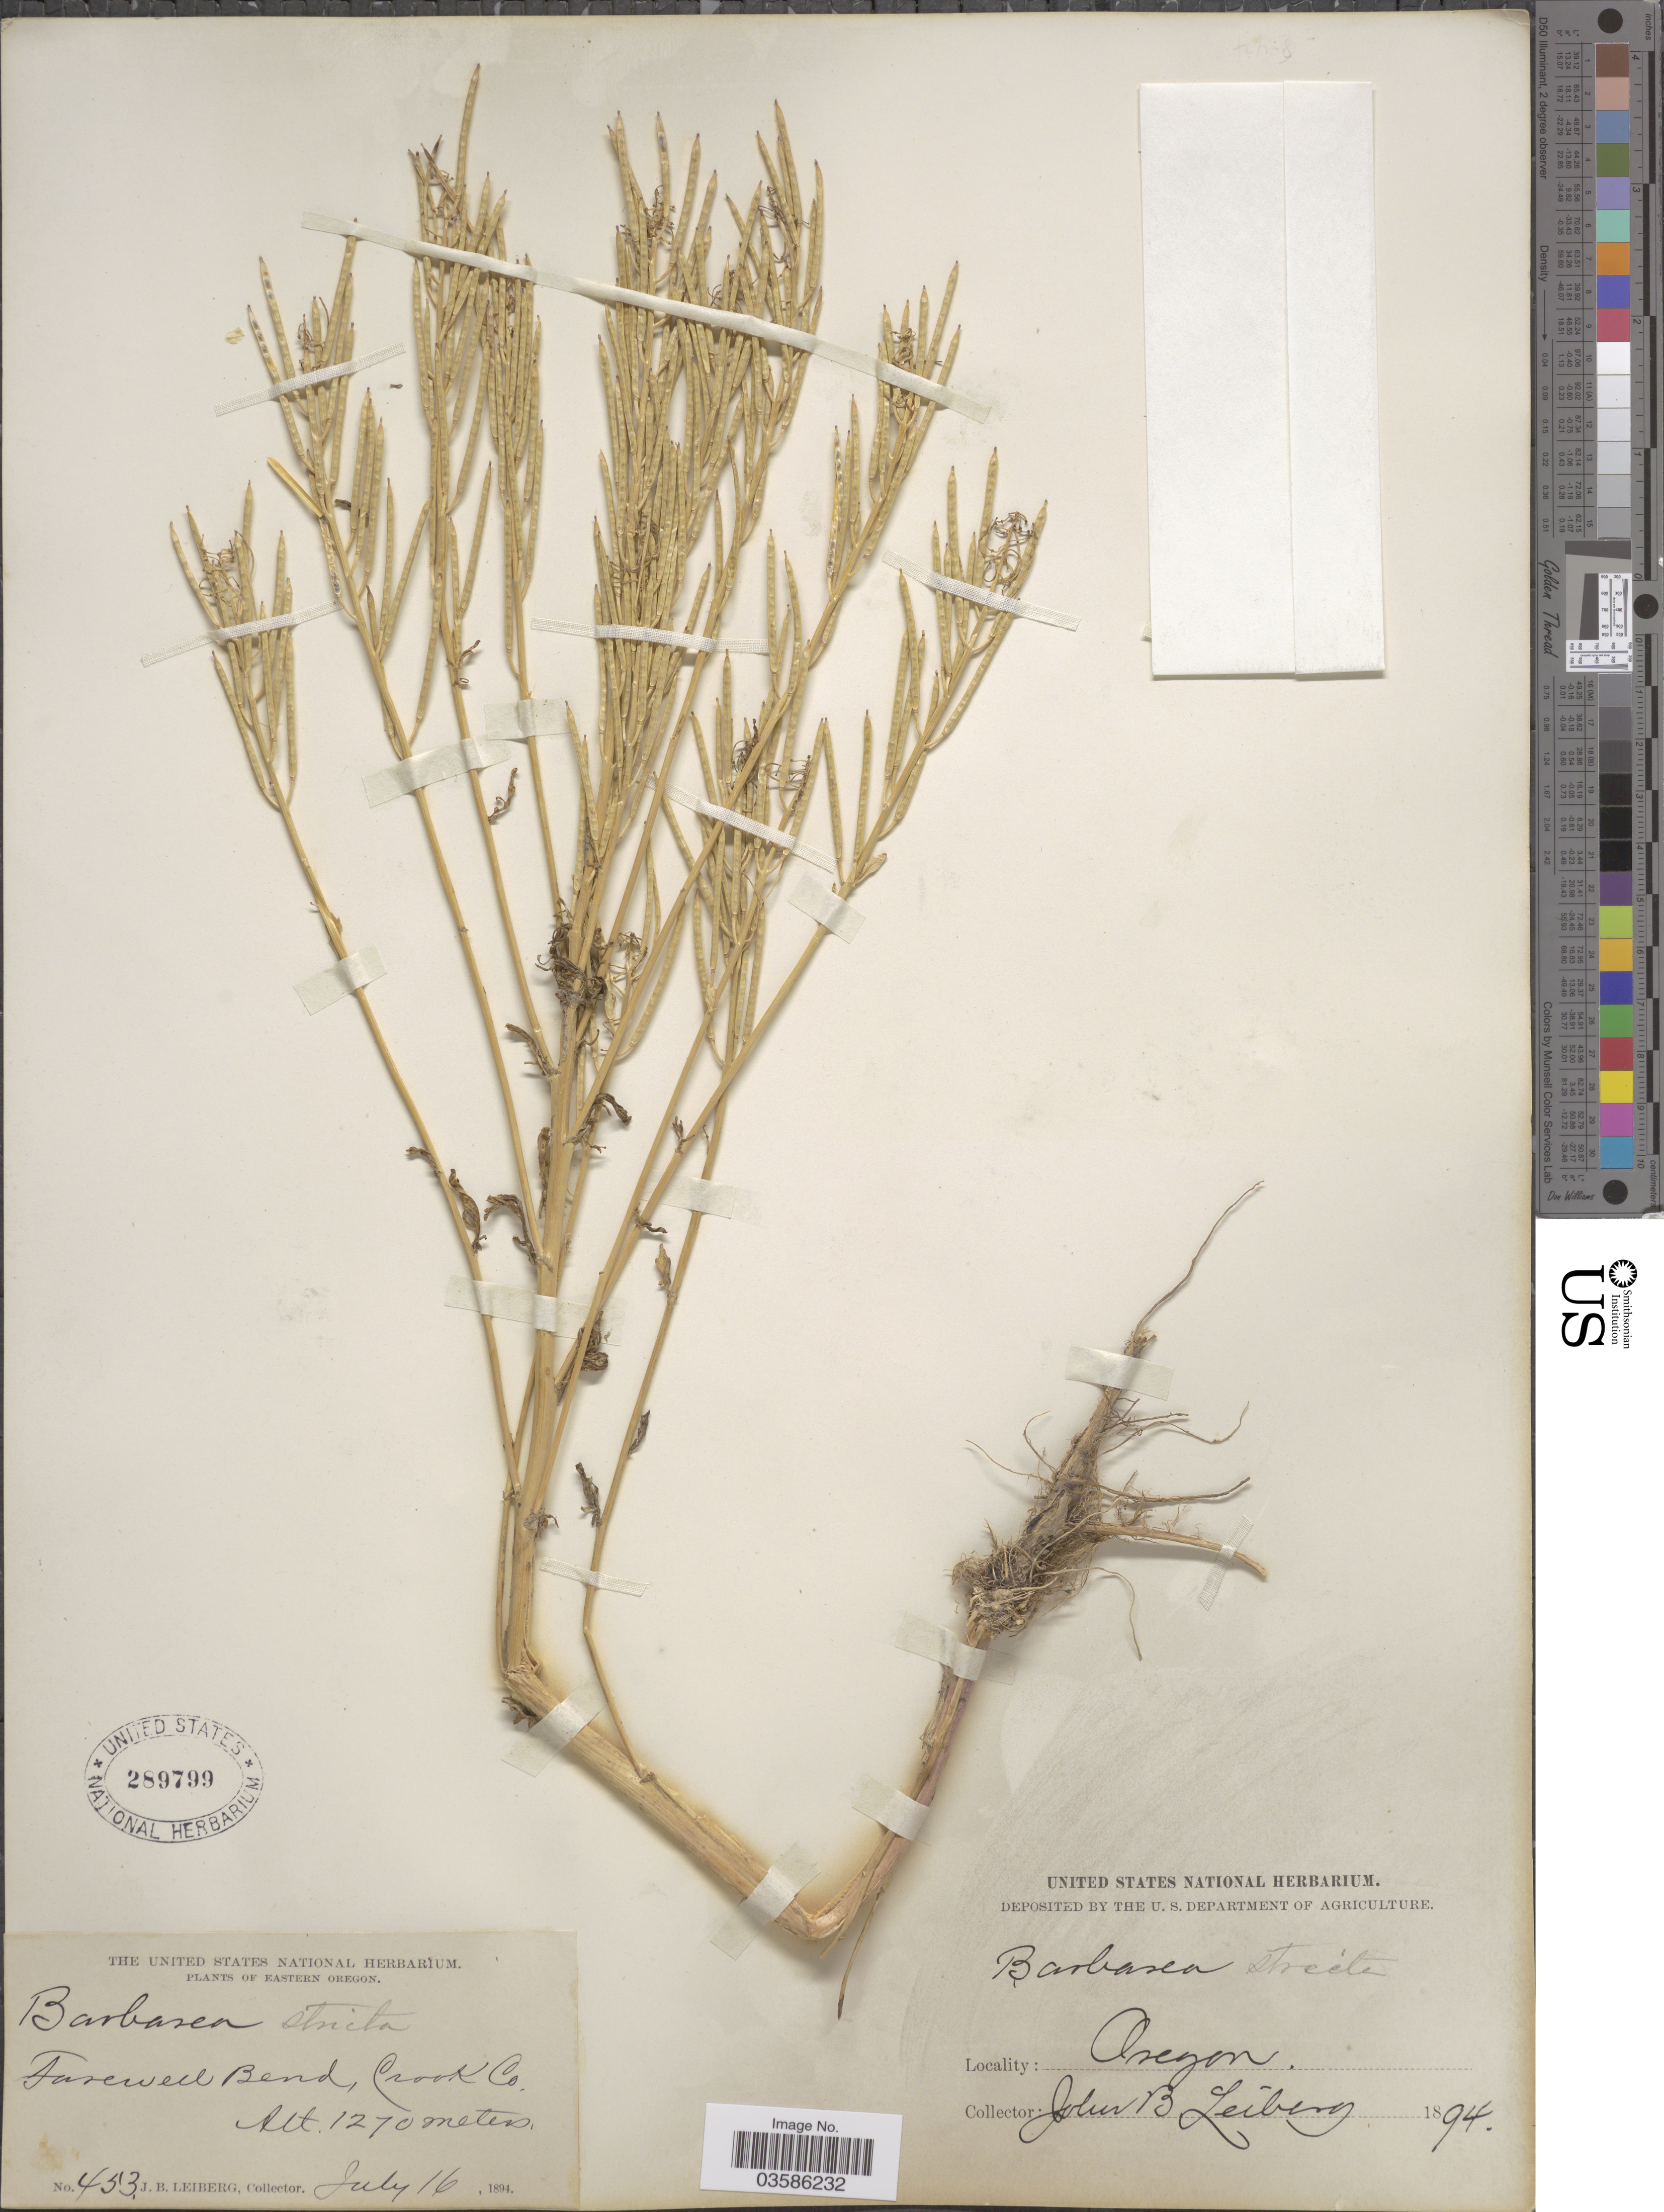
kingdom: Plantae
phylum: Tracheophyta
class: Magnoliopsida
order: Brassicales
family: Brassicaceae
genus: Barbarea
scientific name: Barbarea orthoceras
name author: Ledeb.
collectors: J. B. Leiberg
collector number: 453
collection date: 1894-07-16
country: United States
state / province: Oregon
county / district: Crook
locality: Eastern Oregon. Farewell Bend, Crook Co.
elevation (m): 1270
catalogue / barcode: US 289799